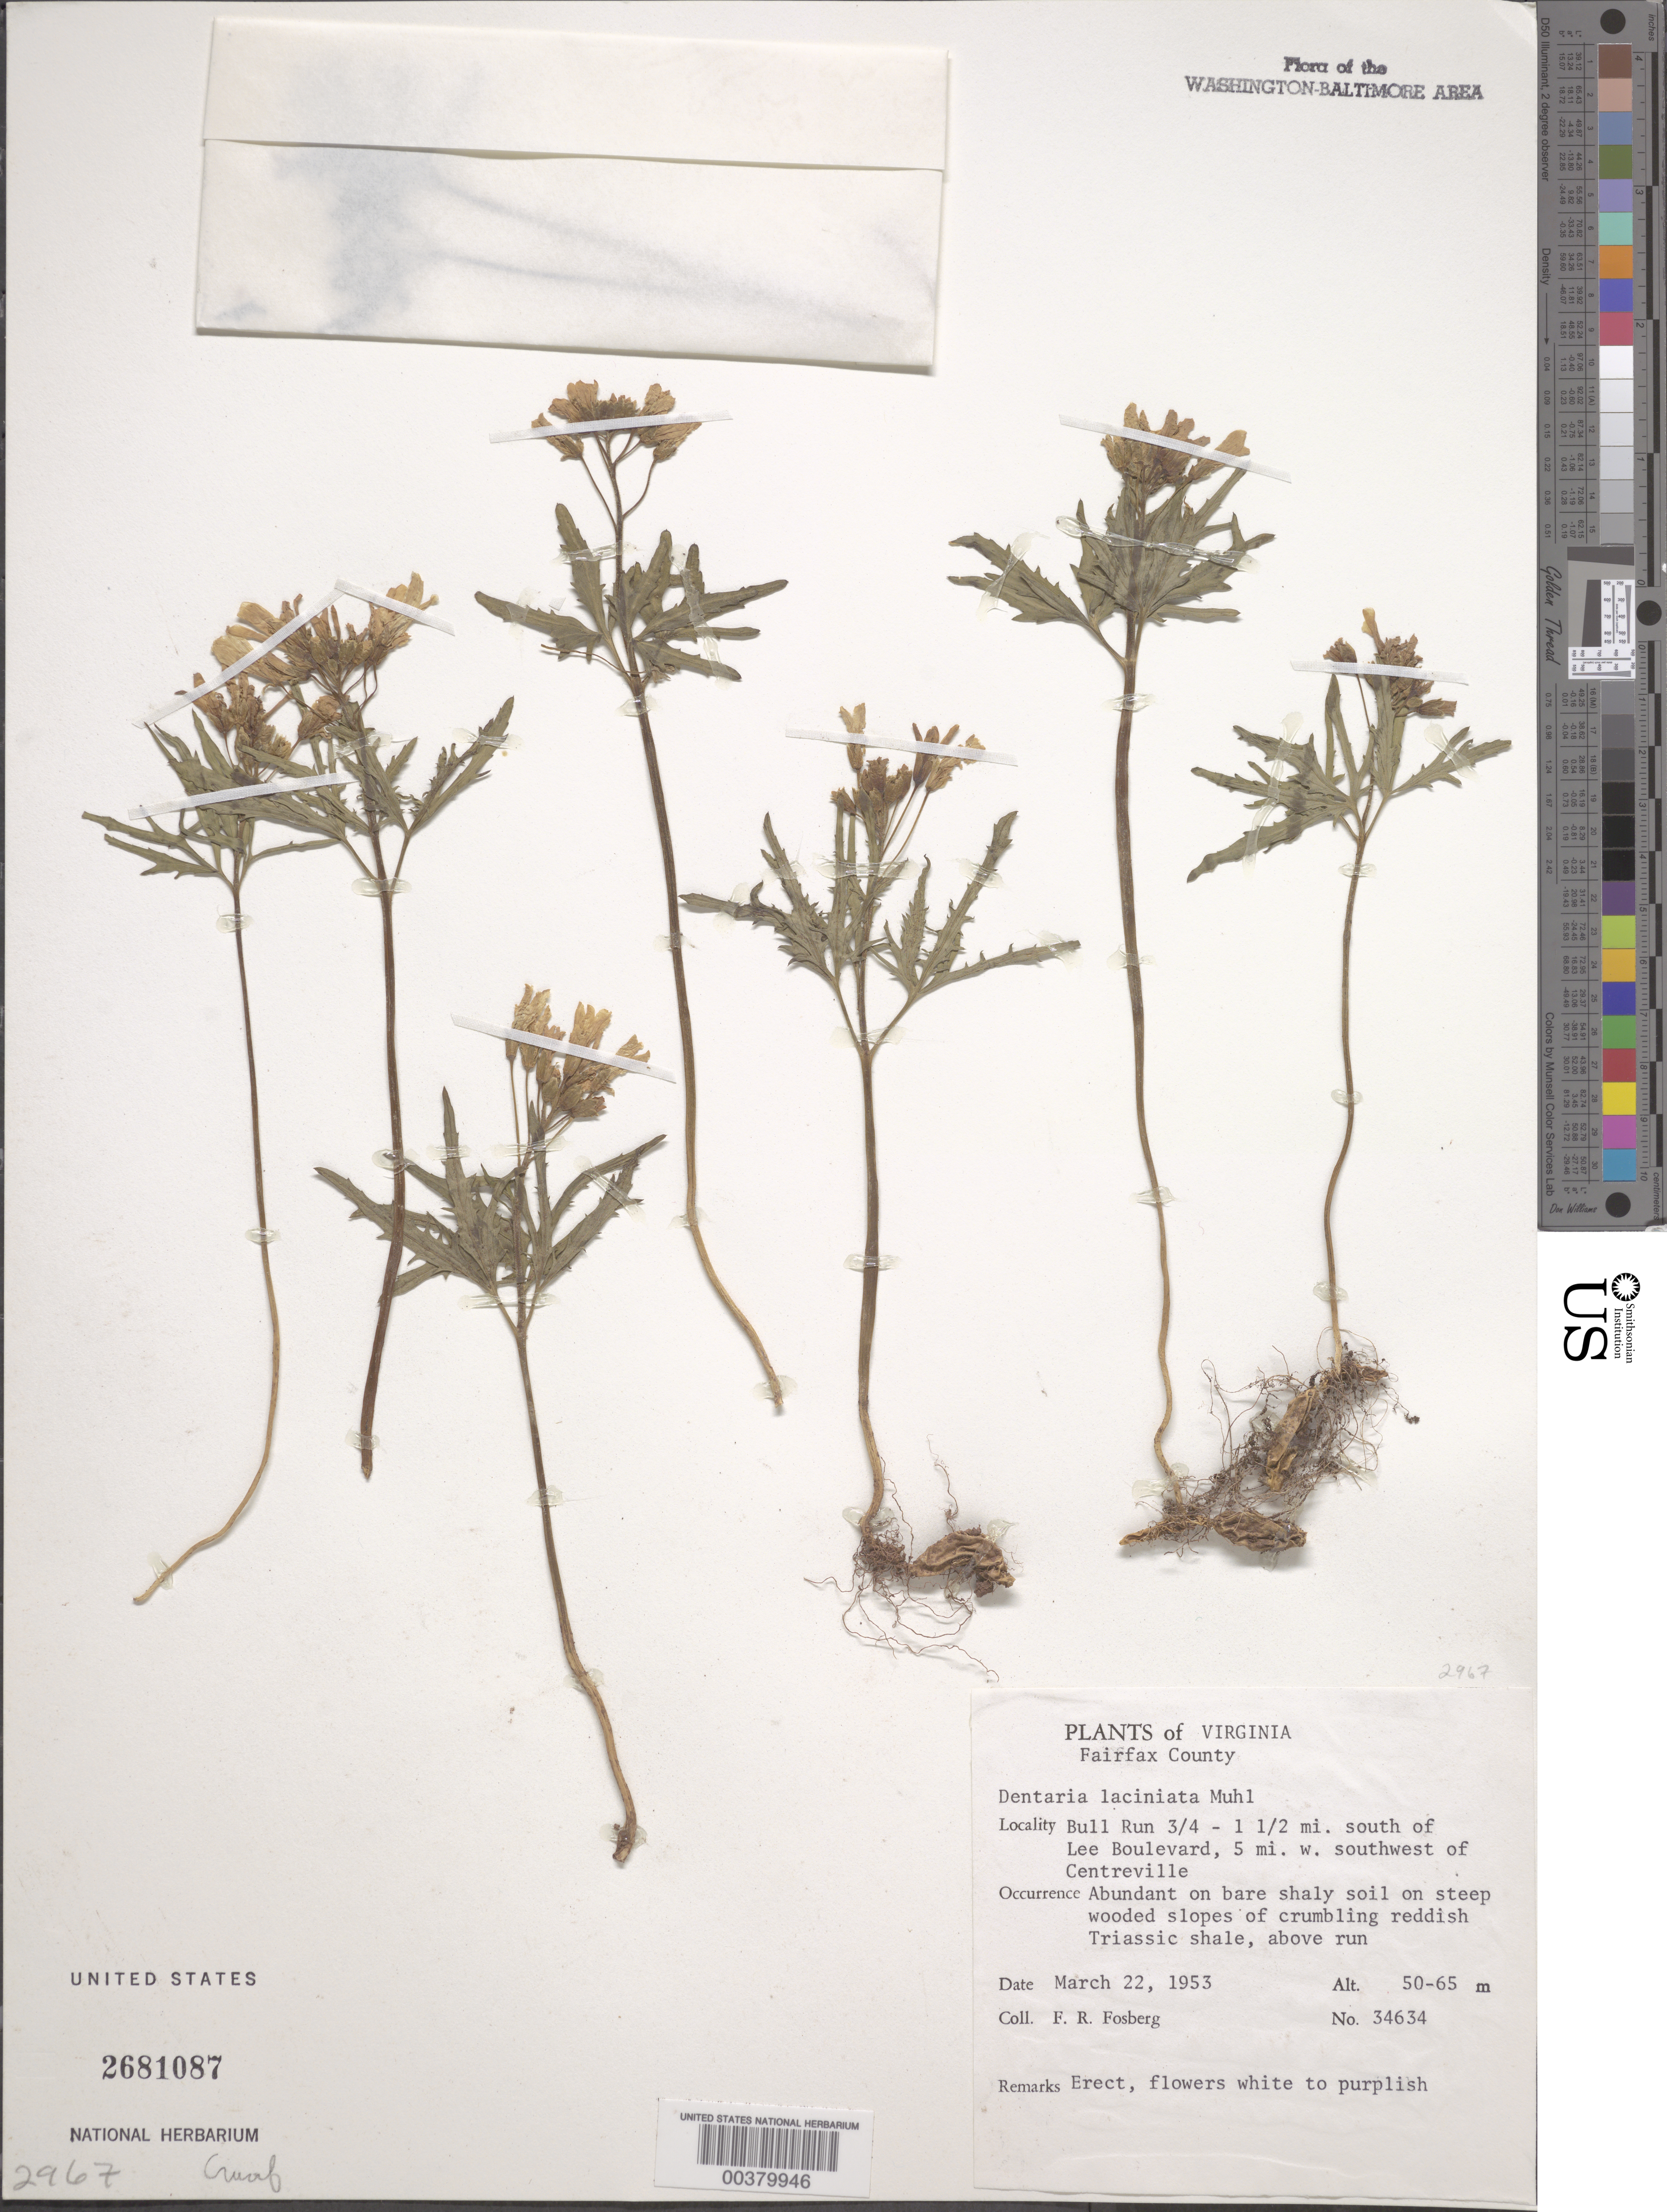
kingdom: Plantae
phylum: Tracheophyta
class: Magnoliopsida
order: Brassicales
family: Brassicaceae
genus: Cardamine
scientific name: Cardamine concatenata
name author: (Michx.) Sw.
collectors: F. R. Fosberg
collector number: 34634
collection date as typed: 22 Mar 1953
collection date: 1953-03-22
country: United States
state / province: Virginia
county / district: Fairfax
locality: Bull Run, south of Lee Blvd.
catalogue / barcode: US 2681087